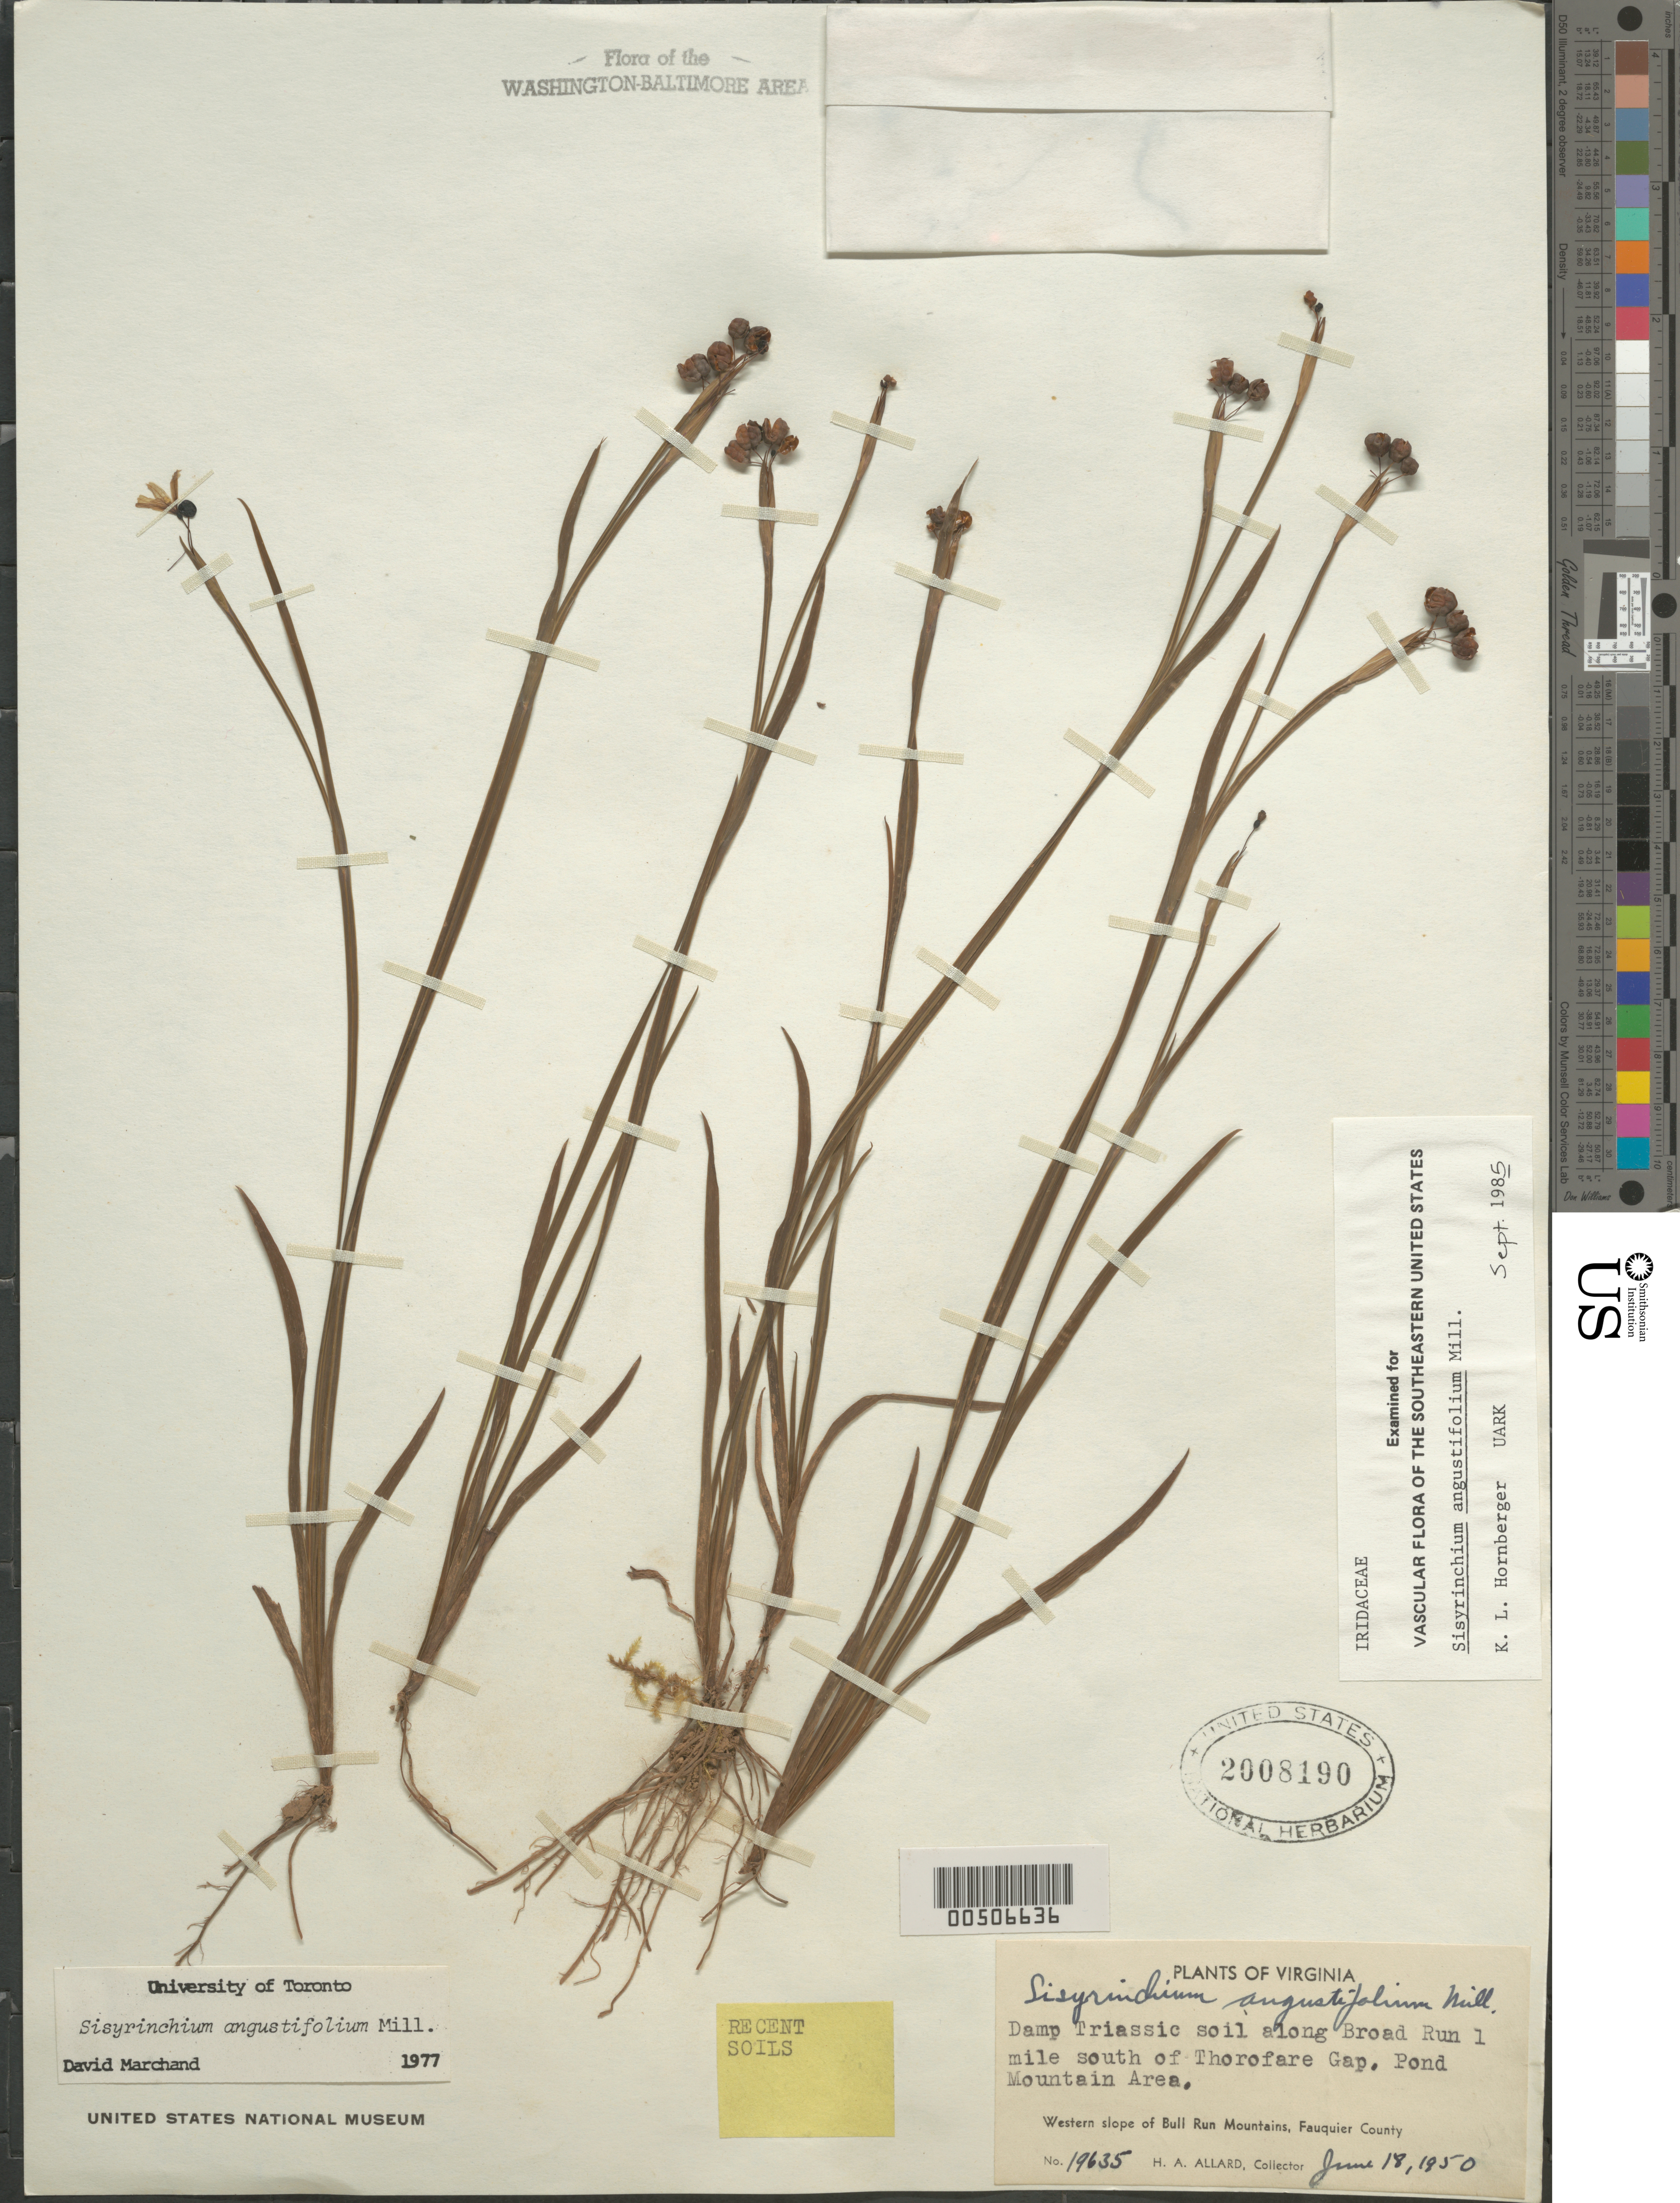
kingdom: Plantae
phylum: Tracheophyta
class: Liliopsida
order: Asparagales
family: Iridaceae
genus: Sisyrinchium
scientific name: Sisyrinchium angustifolium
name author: Mill.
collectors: H. A. Allard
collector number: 19635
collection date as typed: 18 Jun 1950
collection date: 1950-06-18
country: United States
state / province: Virginia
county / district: Fauquier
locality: Along Broad Run, S of Thorofare Gap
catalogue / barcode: US 2008190